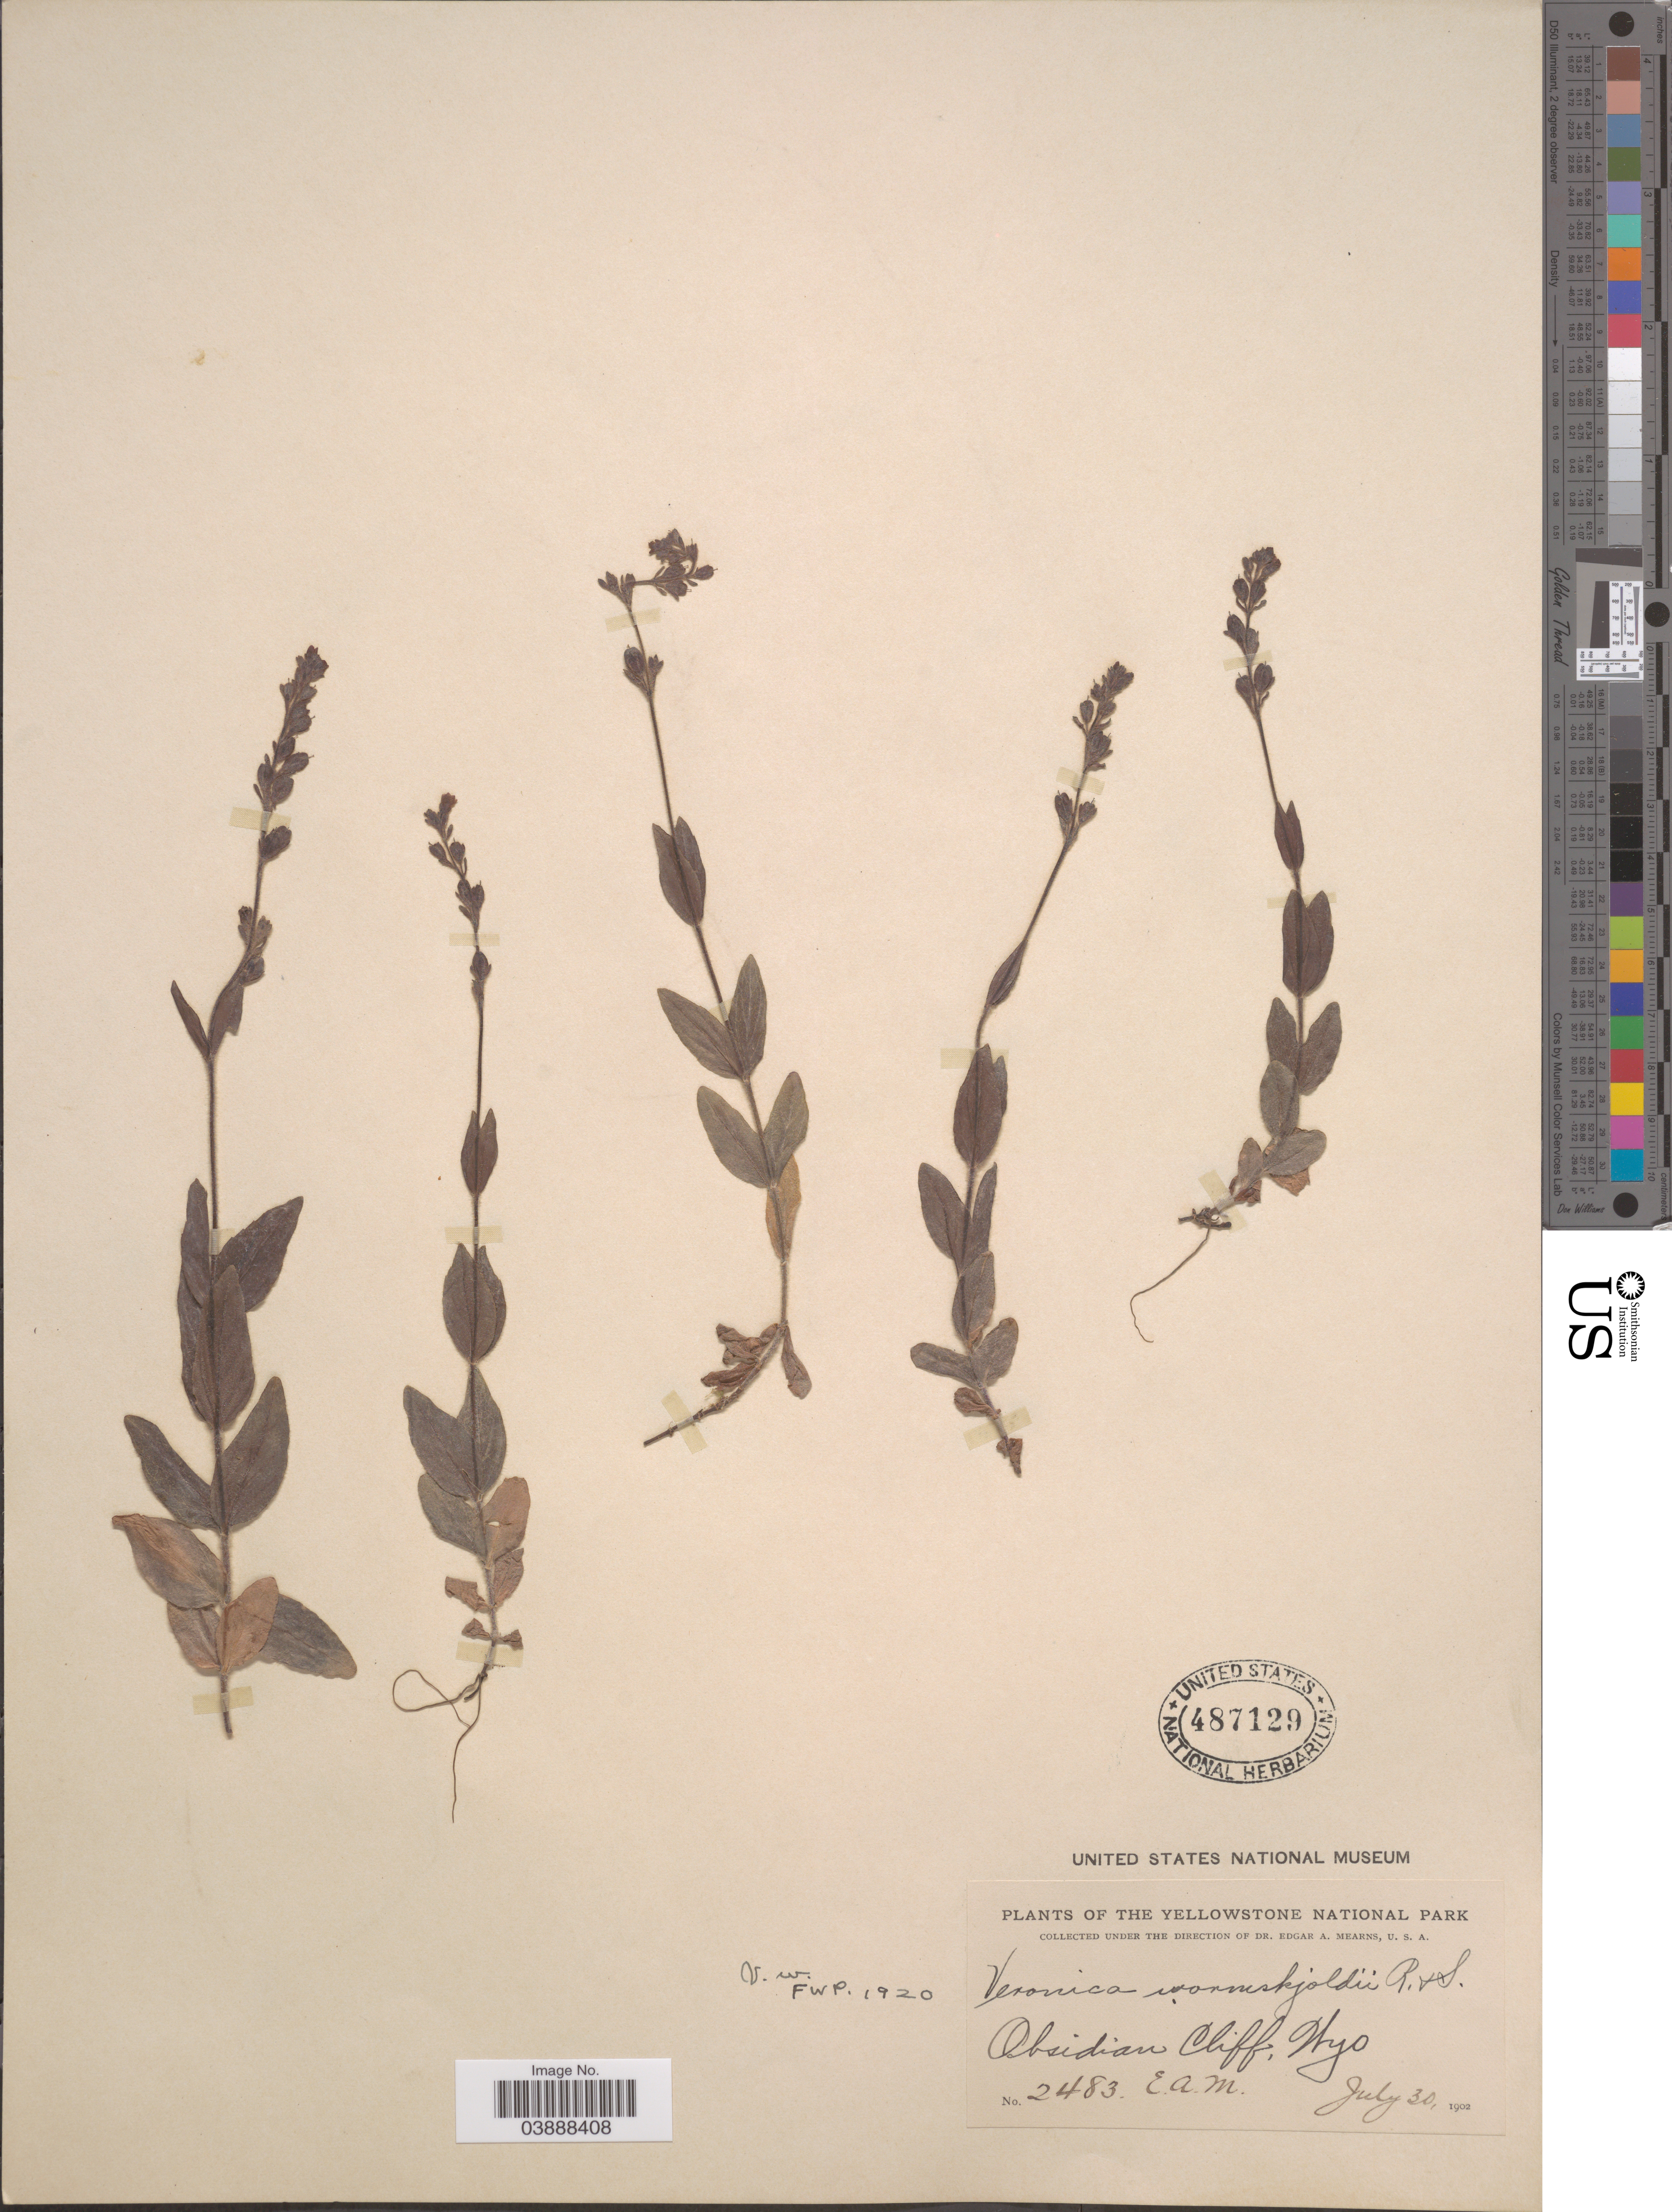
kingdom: Plantae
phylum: Tracheophyta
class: Magnoliopsida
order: Lamiales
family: Plantaginaceae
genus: Veronica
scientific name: Veronica wormskjoldii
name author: Roem. & Schult.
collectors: E. A. Mearns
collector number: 2483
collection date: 1902-07-30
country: United States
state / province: Wyoming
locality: The Yellowstone National Park. Obsidian Cliff.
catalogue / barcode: US 487129